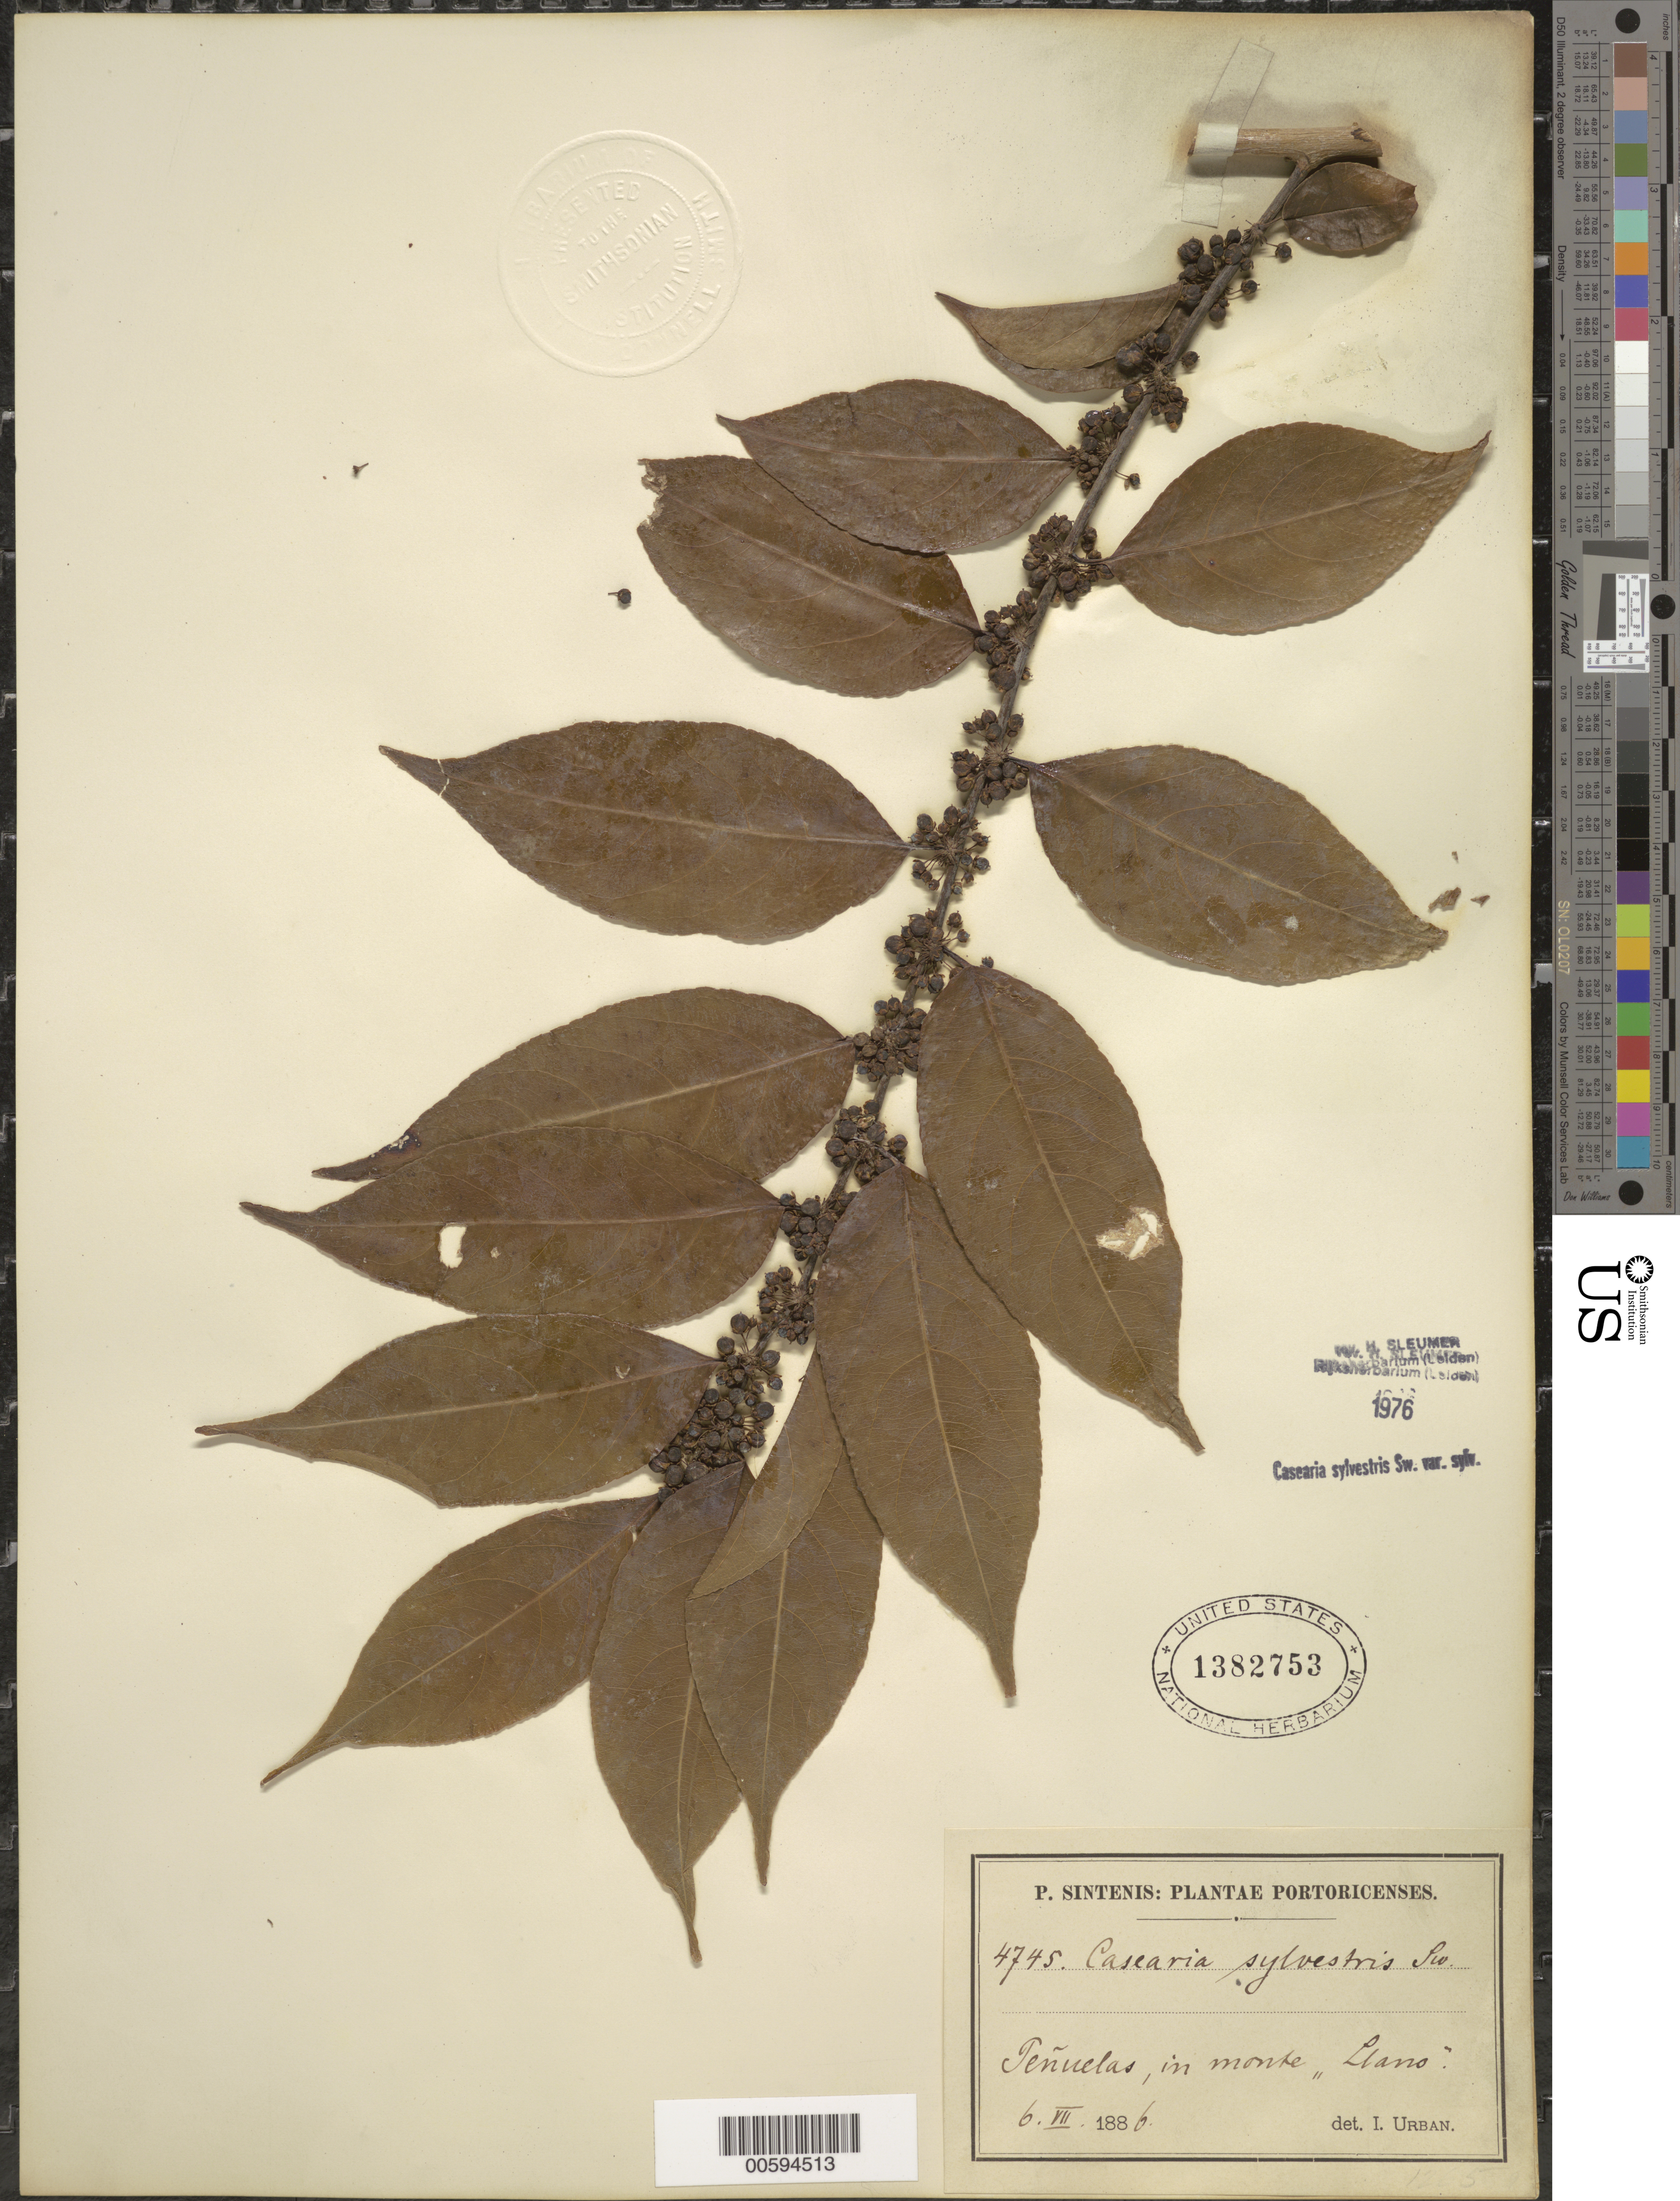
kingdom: Plantae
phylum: Tracheophyta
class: Magnoliopsida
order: Malpighiales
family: Salicaceae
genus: Casearia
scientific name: Casearia sylvestris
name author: Sw.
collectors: P. Sintenis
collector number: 4745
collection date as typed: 06 Jul 1886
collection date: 1886-07-06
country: Puerto Rico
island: Greater Antilles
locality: Peñuelas, in monte "Llano"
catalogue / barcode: US 1382753